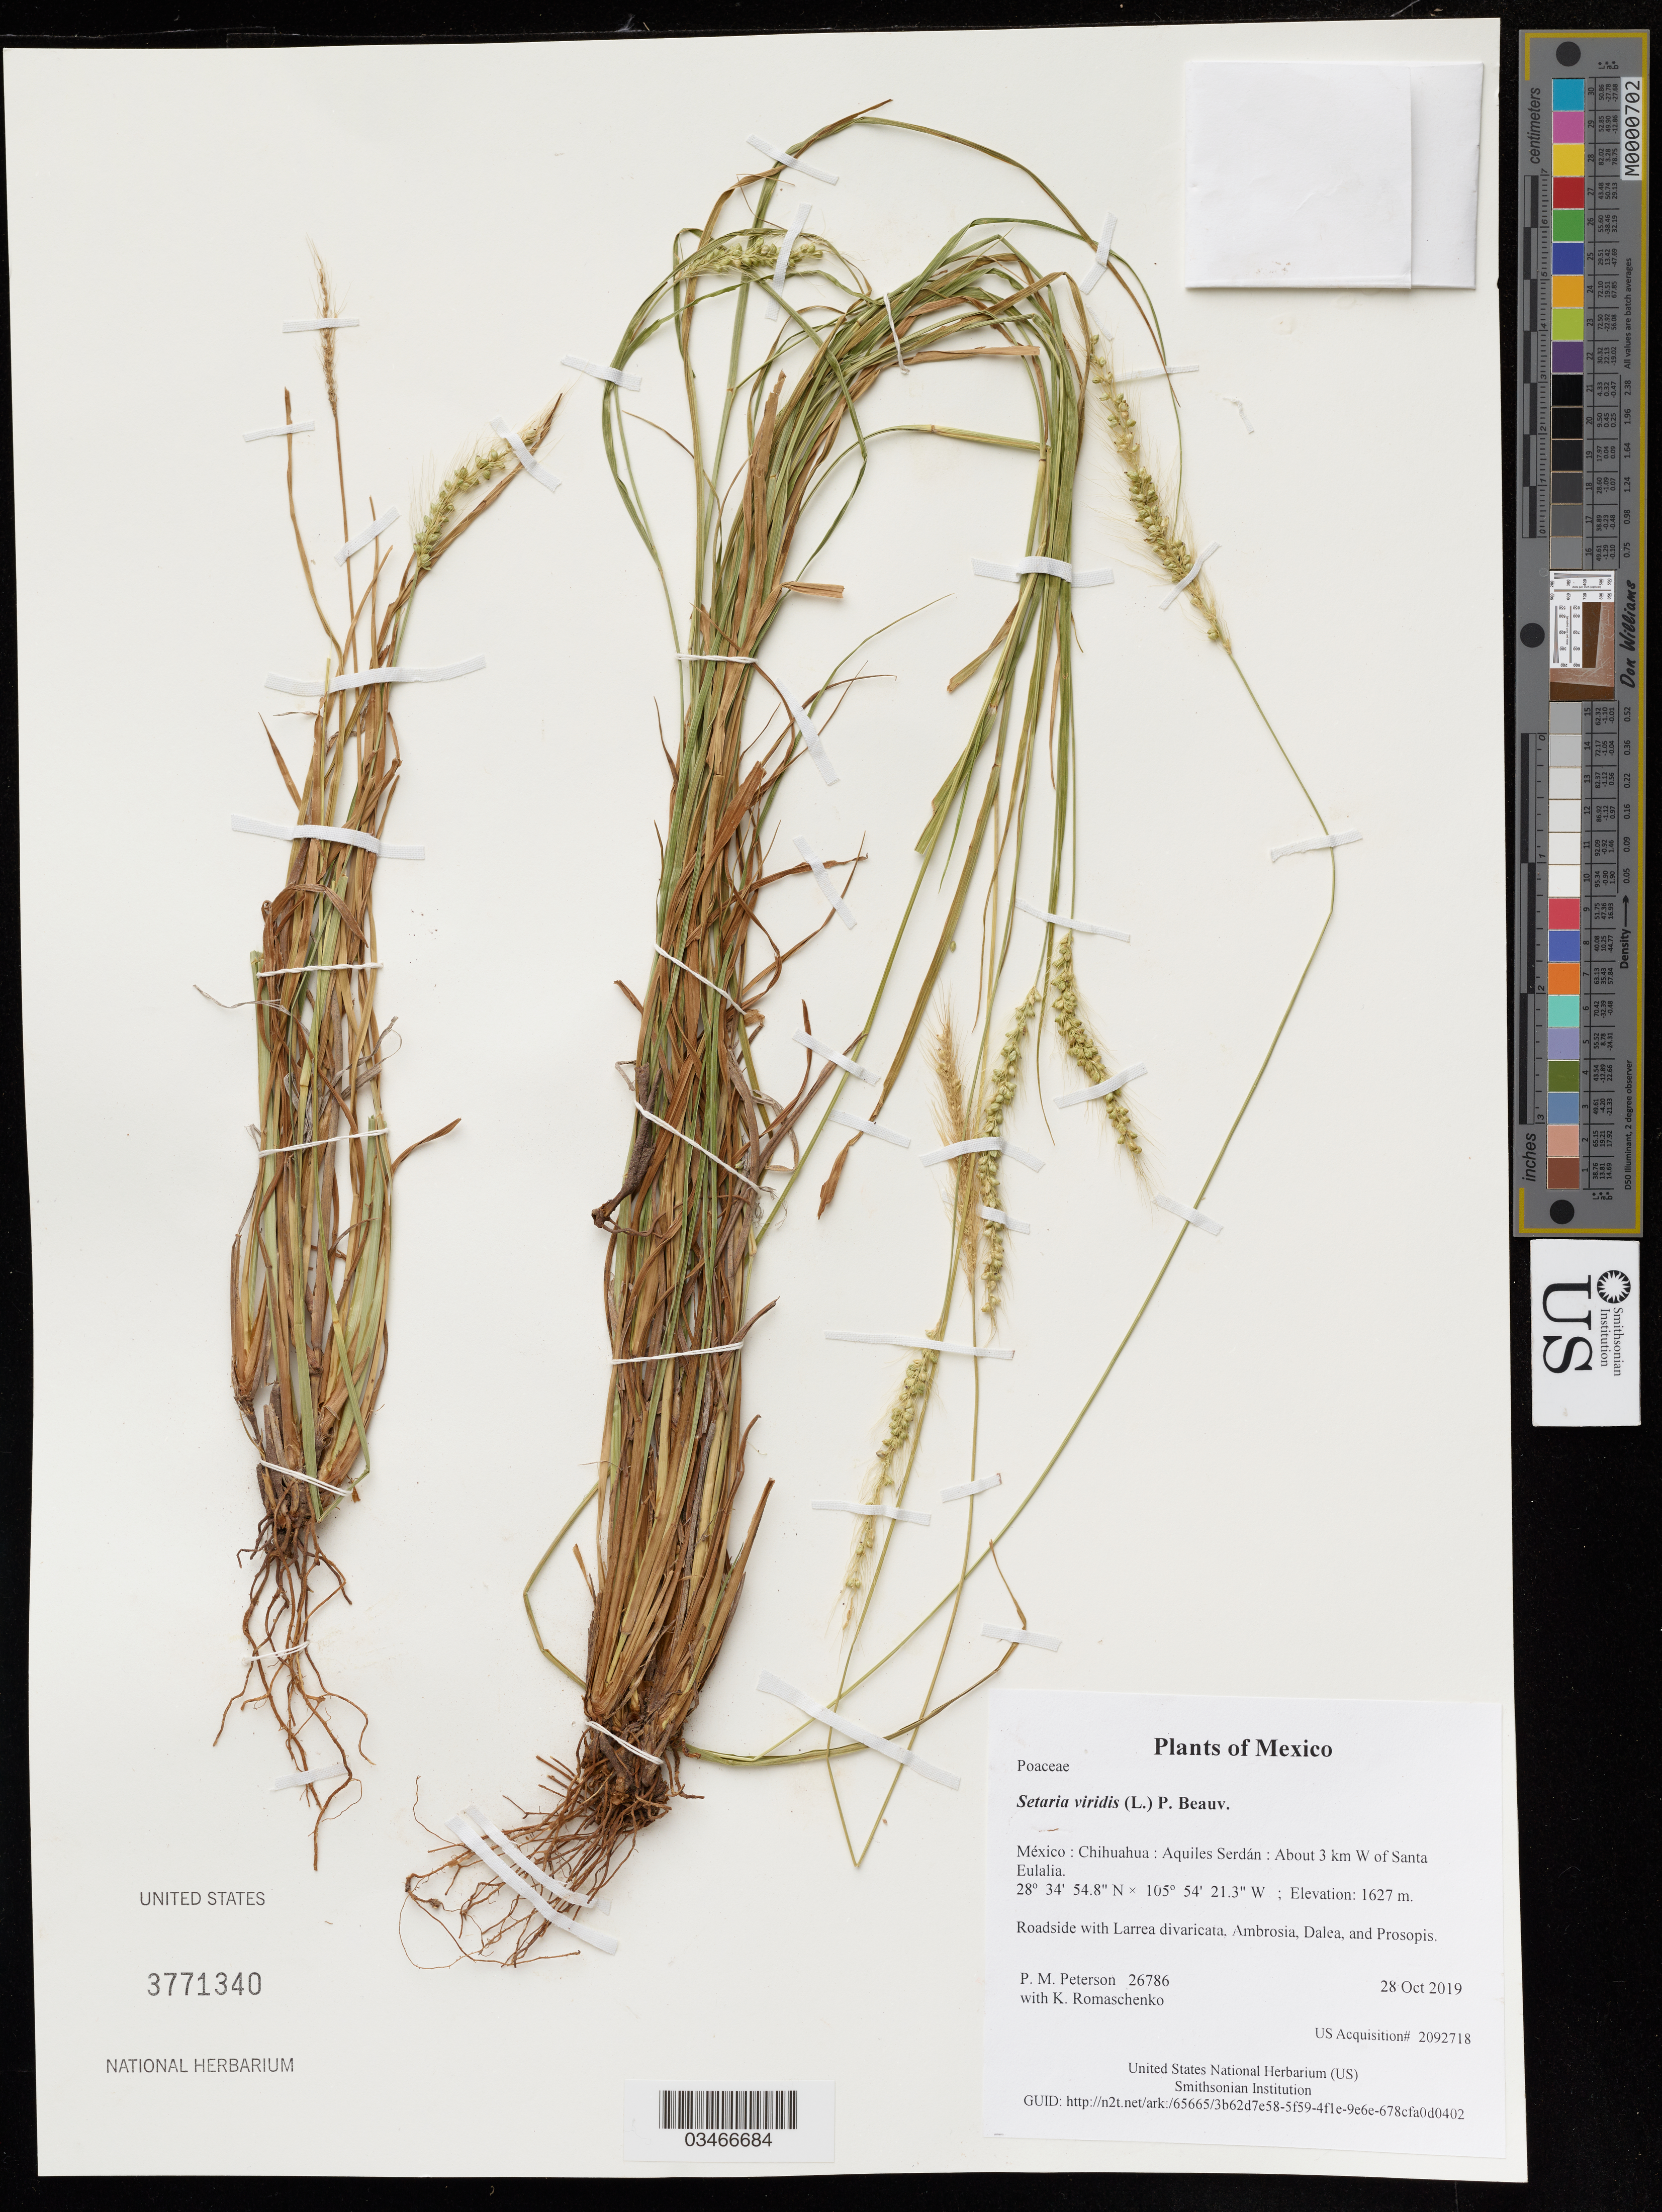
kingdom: Plantae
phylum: Tracheophyta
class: Liliopsida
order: Poales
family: Poaceae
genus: Setaria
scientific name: Setaria viridis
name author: (L.) P. Beauv.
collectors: P. M. Peterson & K. Romaschenko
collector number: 26786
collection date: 2019-10-28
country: México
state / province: Chihuahua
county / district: Aquiles Serdán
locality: About 3 km W of Santa Eulalia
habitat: Roadside with Larrea divaricata, Ambrosia, Dalea, and Prosopis.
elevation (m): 1627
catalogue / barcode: US 3771340